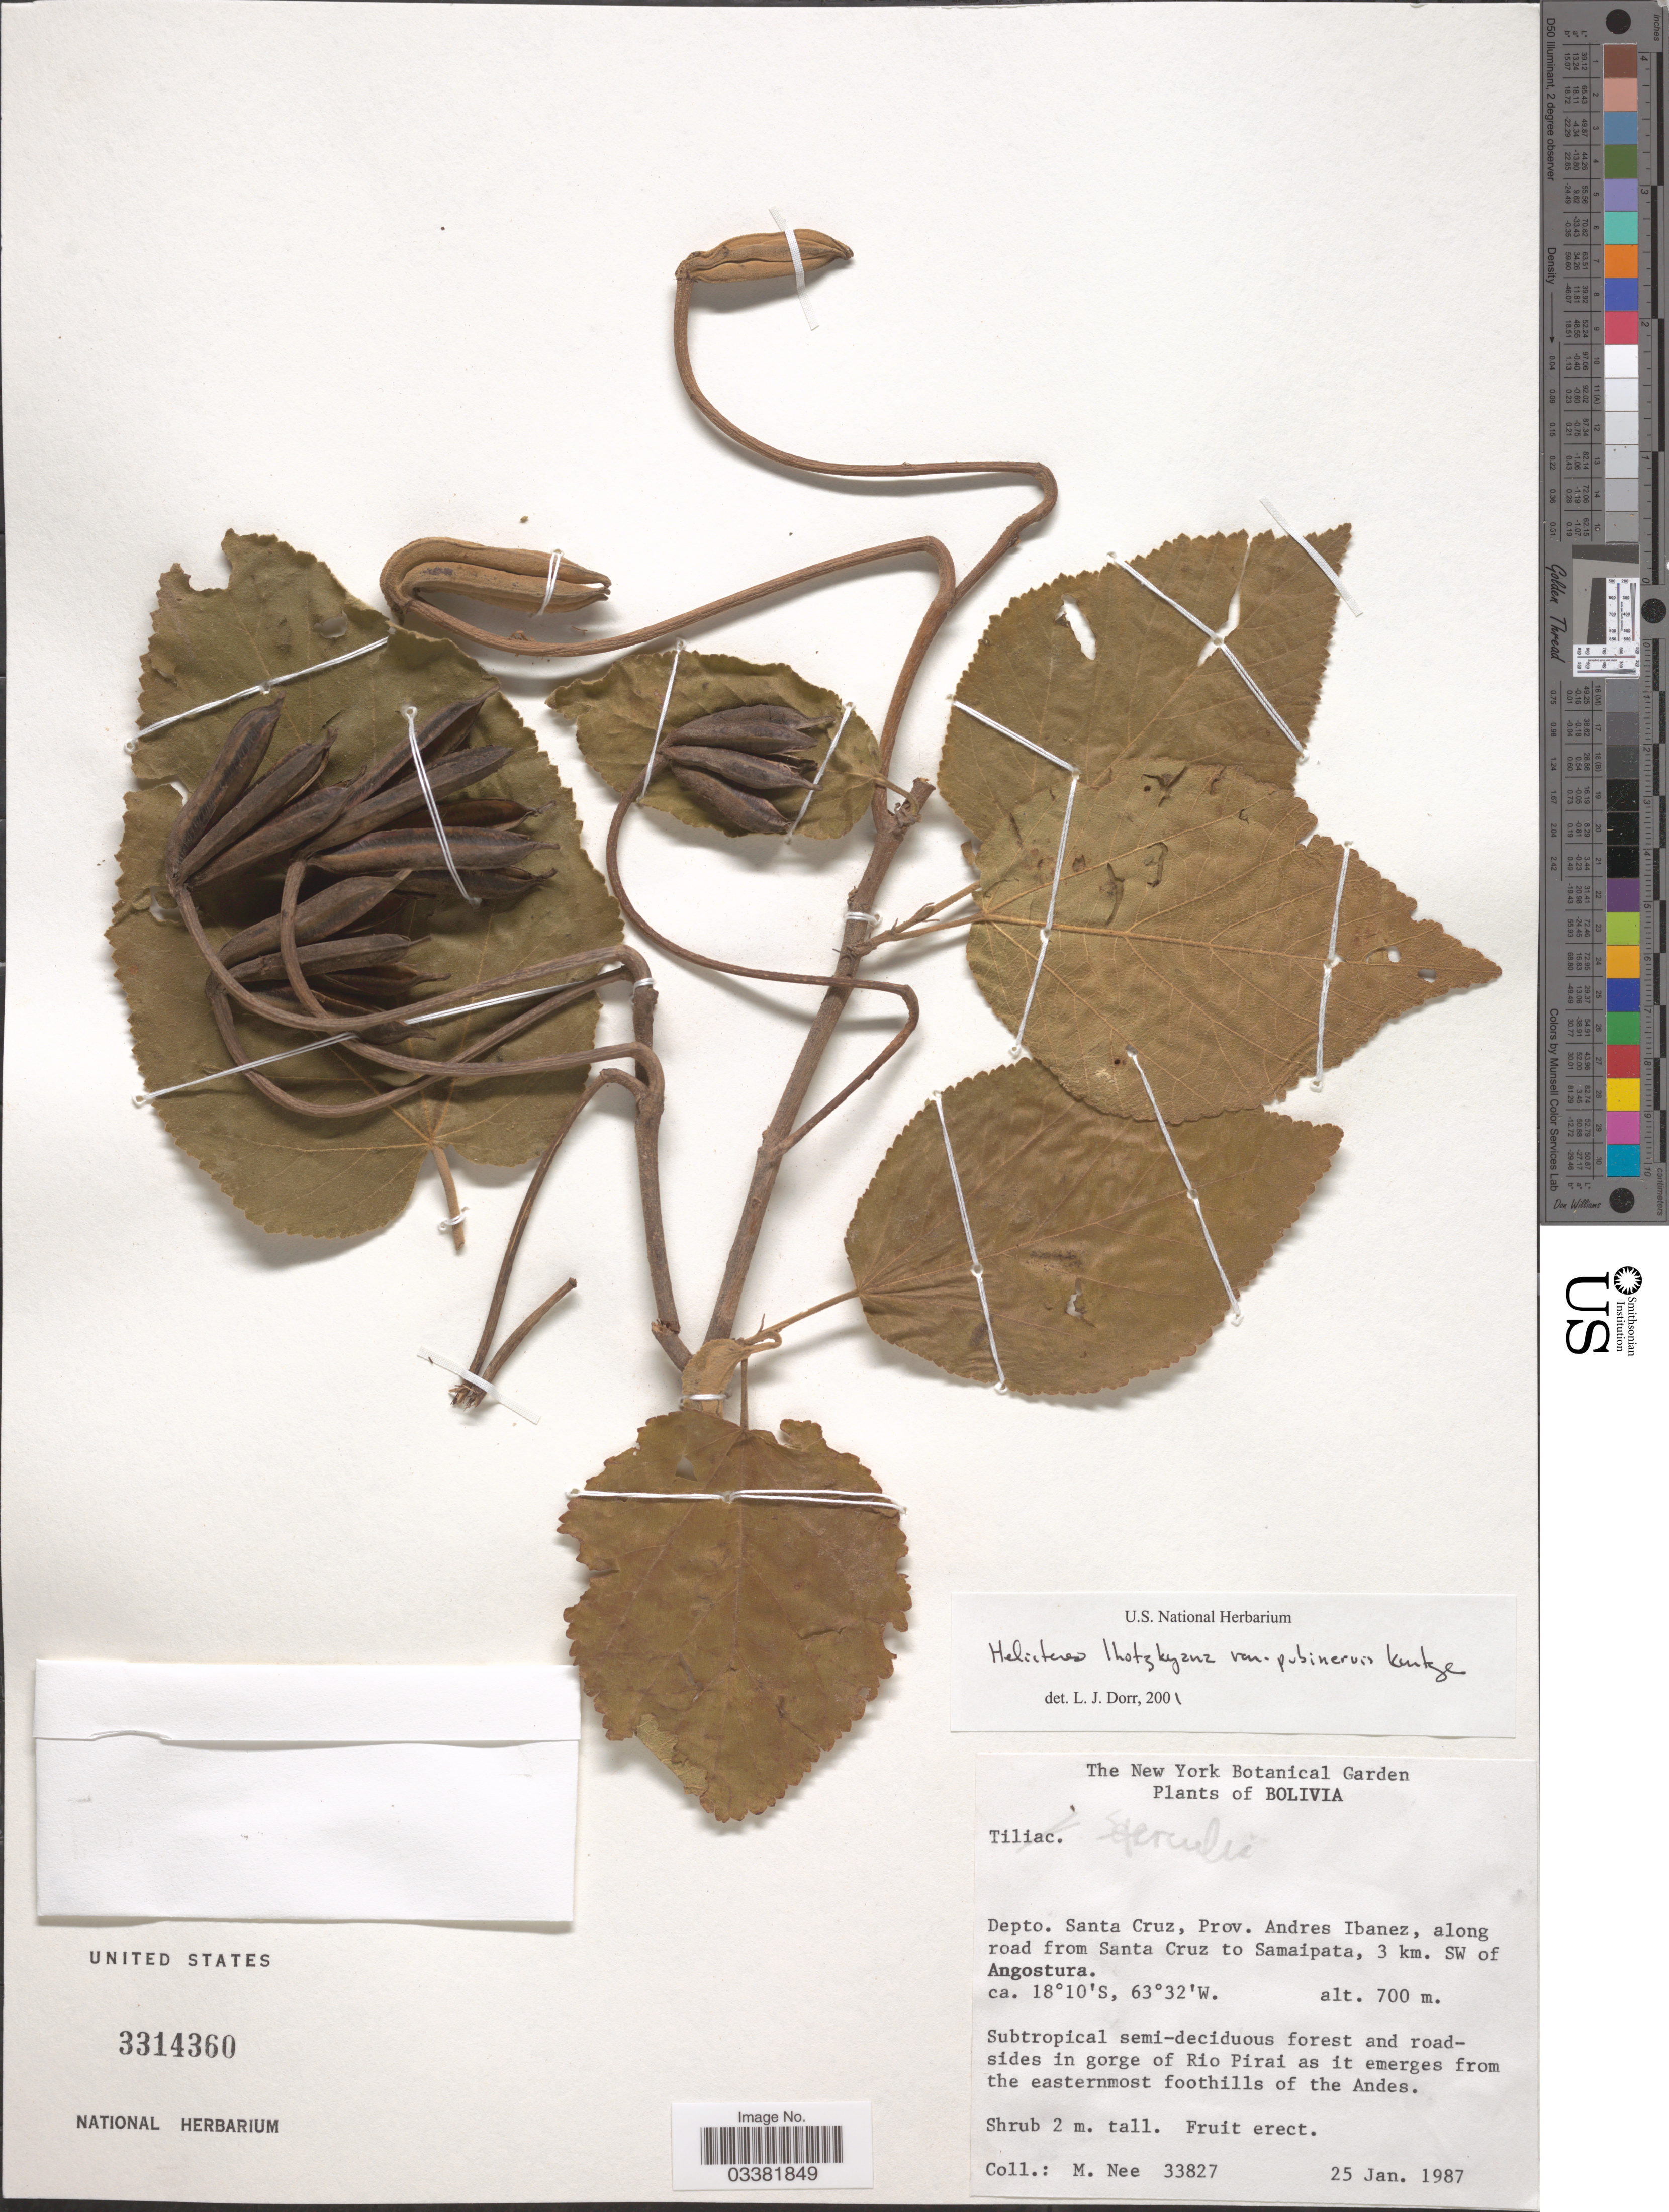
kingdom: Plantae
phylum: Tracheophyta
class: Magnoliopsida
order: Malvales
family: Malvaceae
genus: Helicteres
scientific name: Helicteres lhotzkyana var. pubinervis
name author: Kuntze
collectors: M. Nee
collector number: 33827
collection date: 1987-01-25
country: Bolivia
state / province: Santa Cruz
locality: Depto. Santa Cruz, Prov. Andres Ibanez, along road from Santa Cruz to Samaipata, 3 km. SW of Angostura. Subtropical semi-deciduous forest and roadsides in gorge of Rio Pirai as it emerges from the easternmost foothills of the Andes.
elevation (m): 700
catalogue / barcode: US 3314360